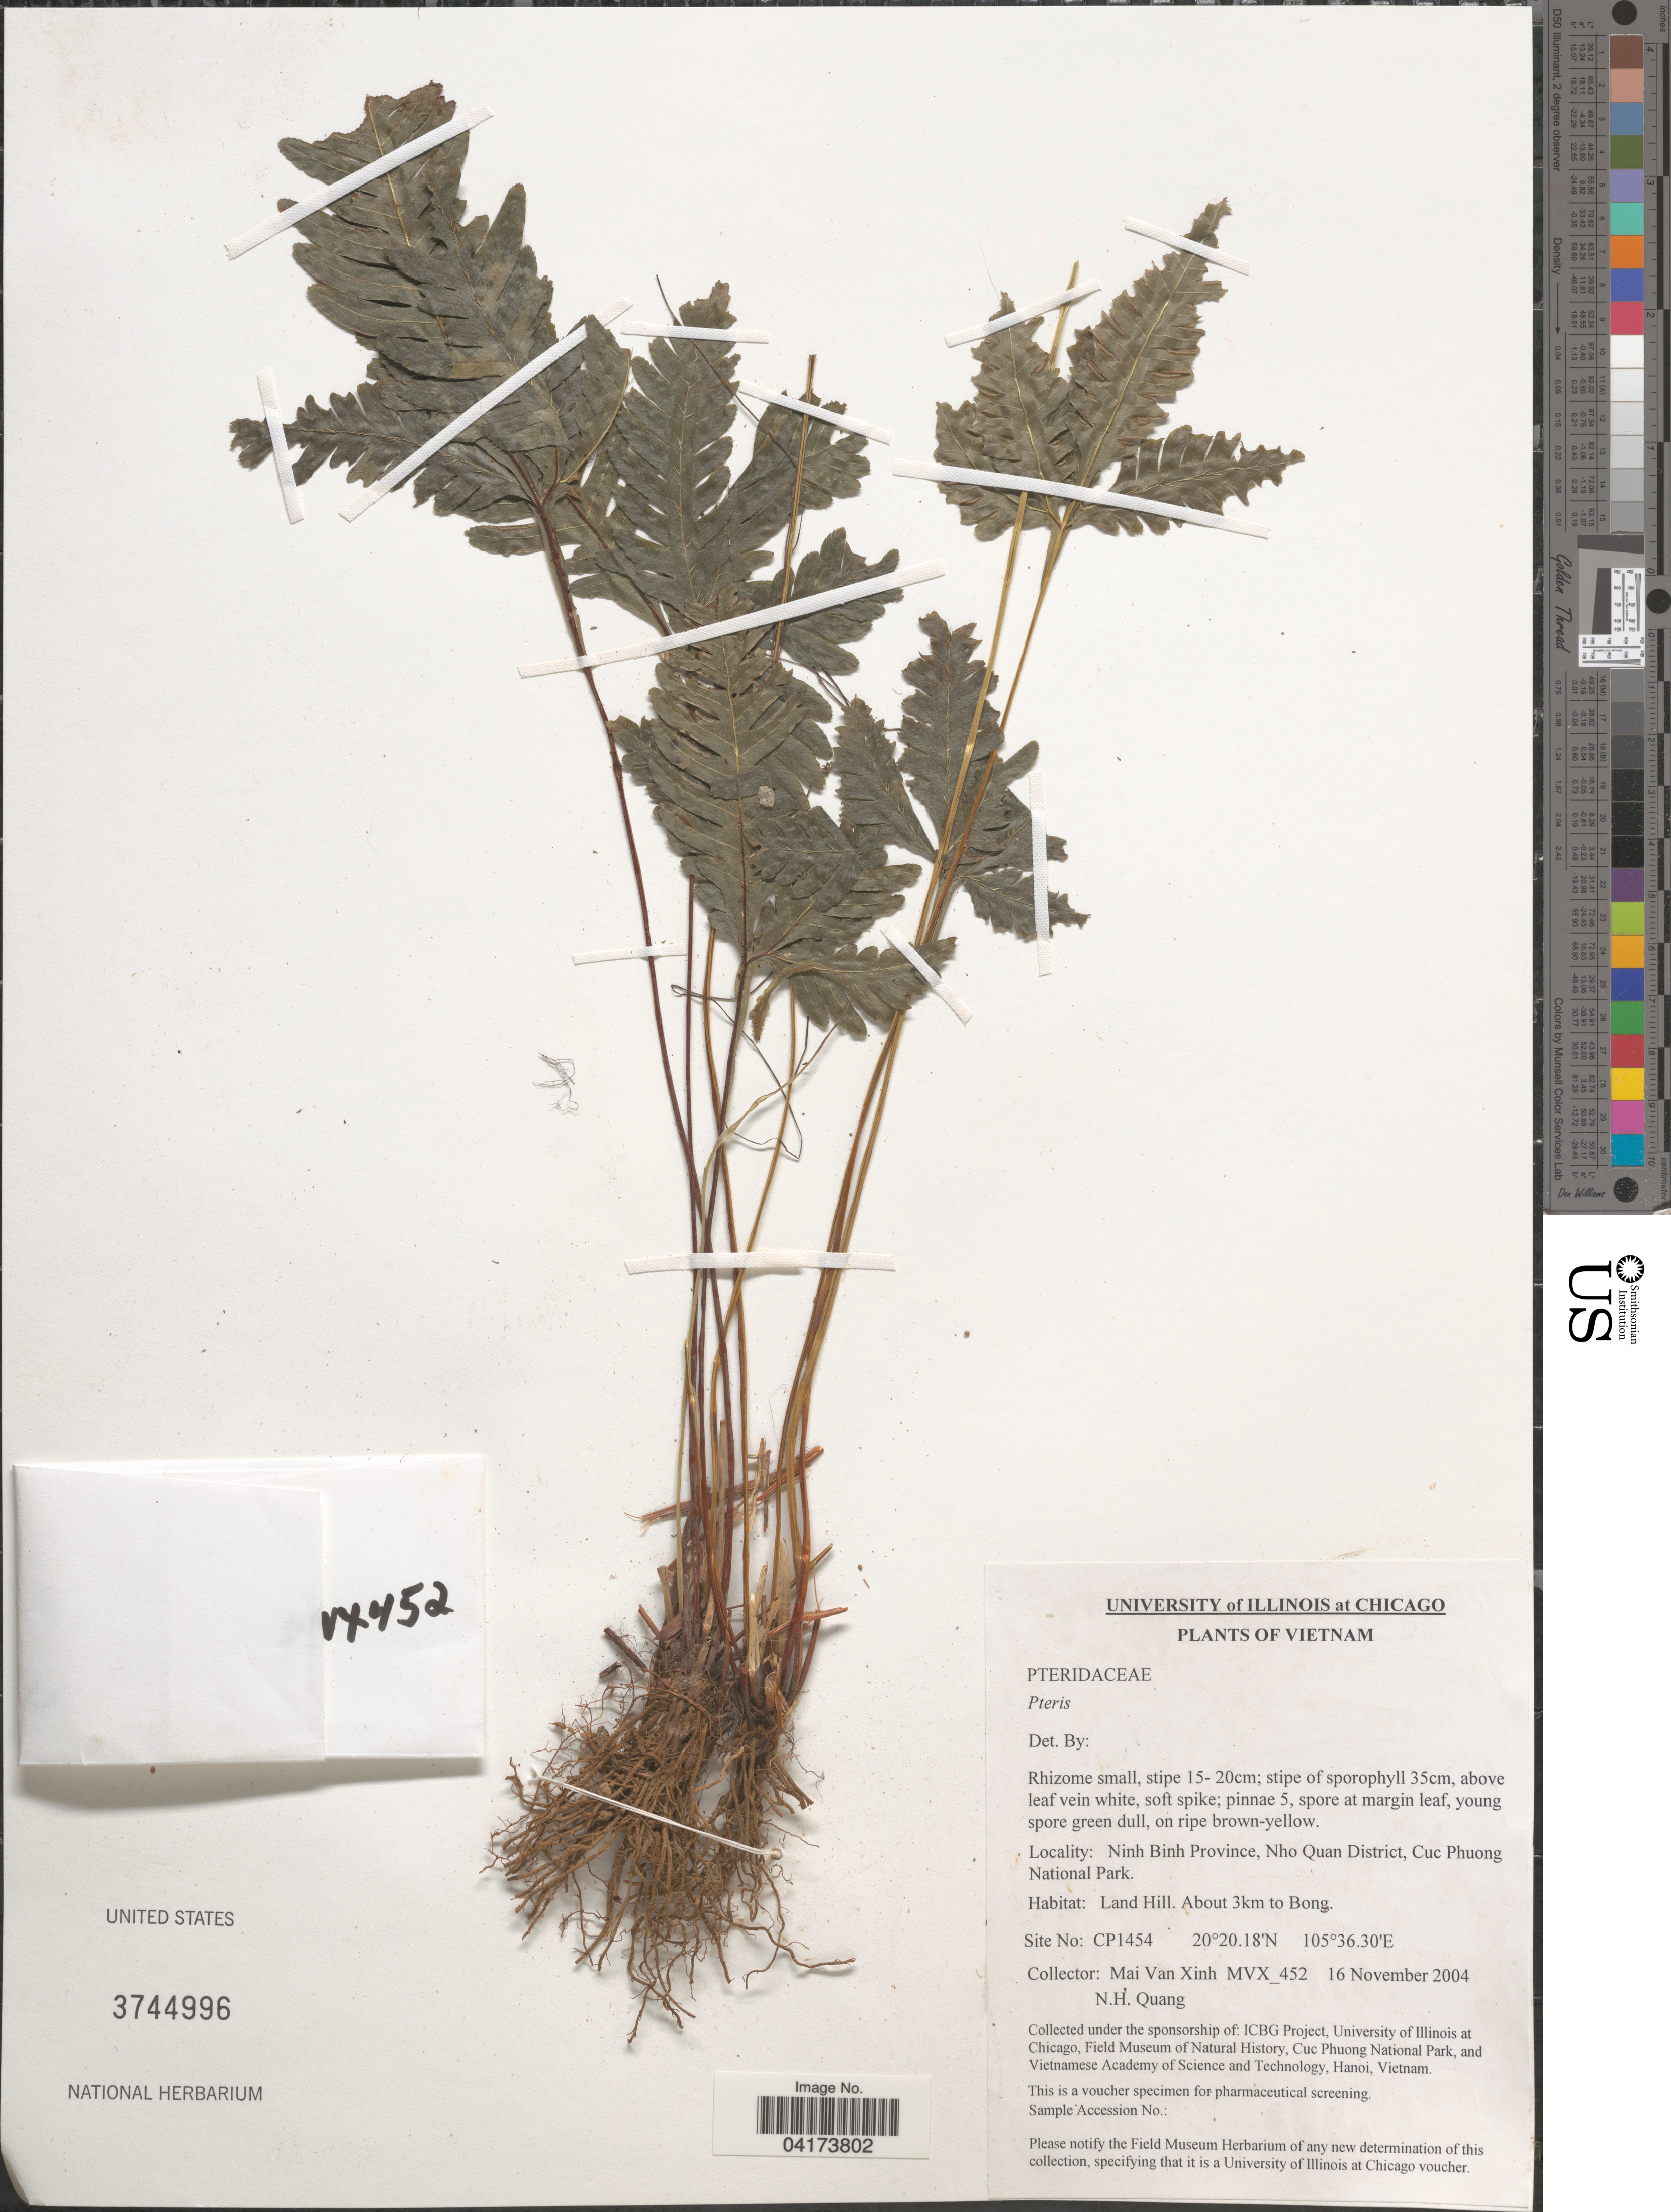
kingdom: Plantae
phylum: Tracheophyta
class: Polypodiopsida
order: Polypodiales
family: Pteridaceae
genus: Pteris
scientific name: Pteris sp.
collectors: M. Van Xinh & N. Quang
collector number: MVX_452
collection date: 2004-11-16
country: Vietnam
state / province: Ninh Binh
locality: Nho Quan District, Cuc Phuong National Park. Land Hill. About 3km from Bong. Site No: CP1454.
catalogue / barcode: US 3744996